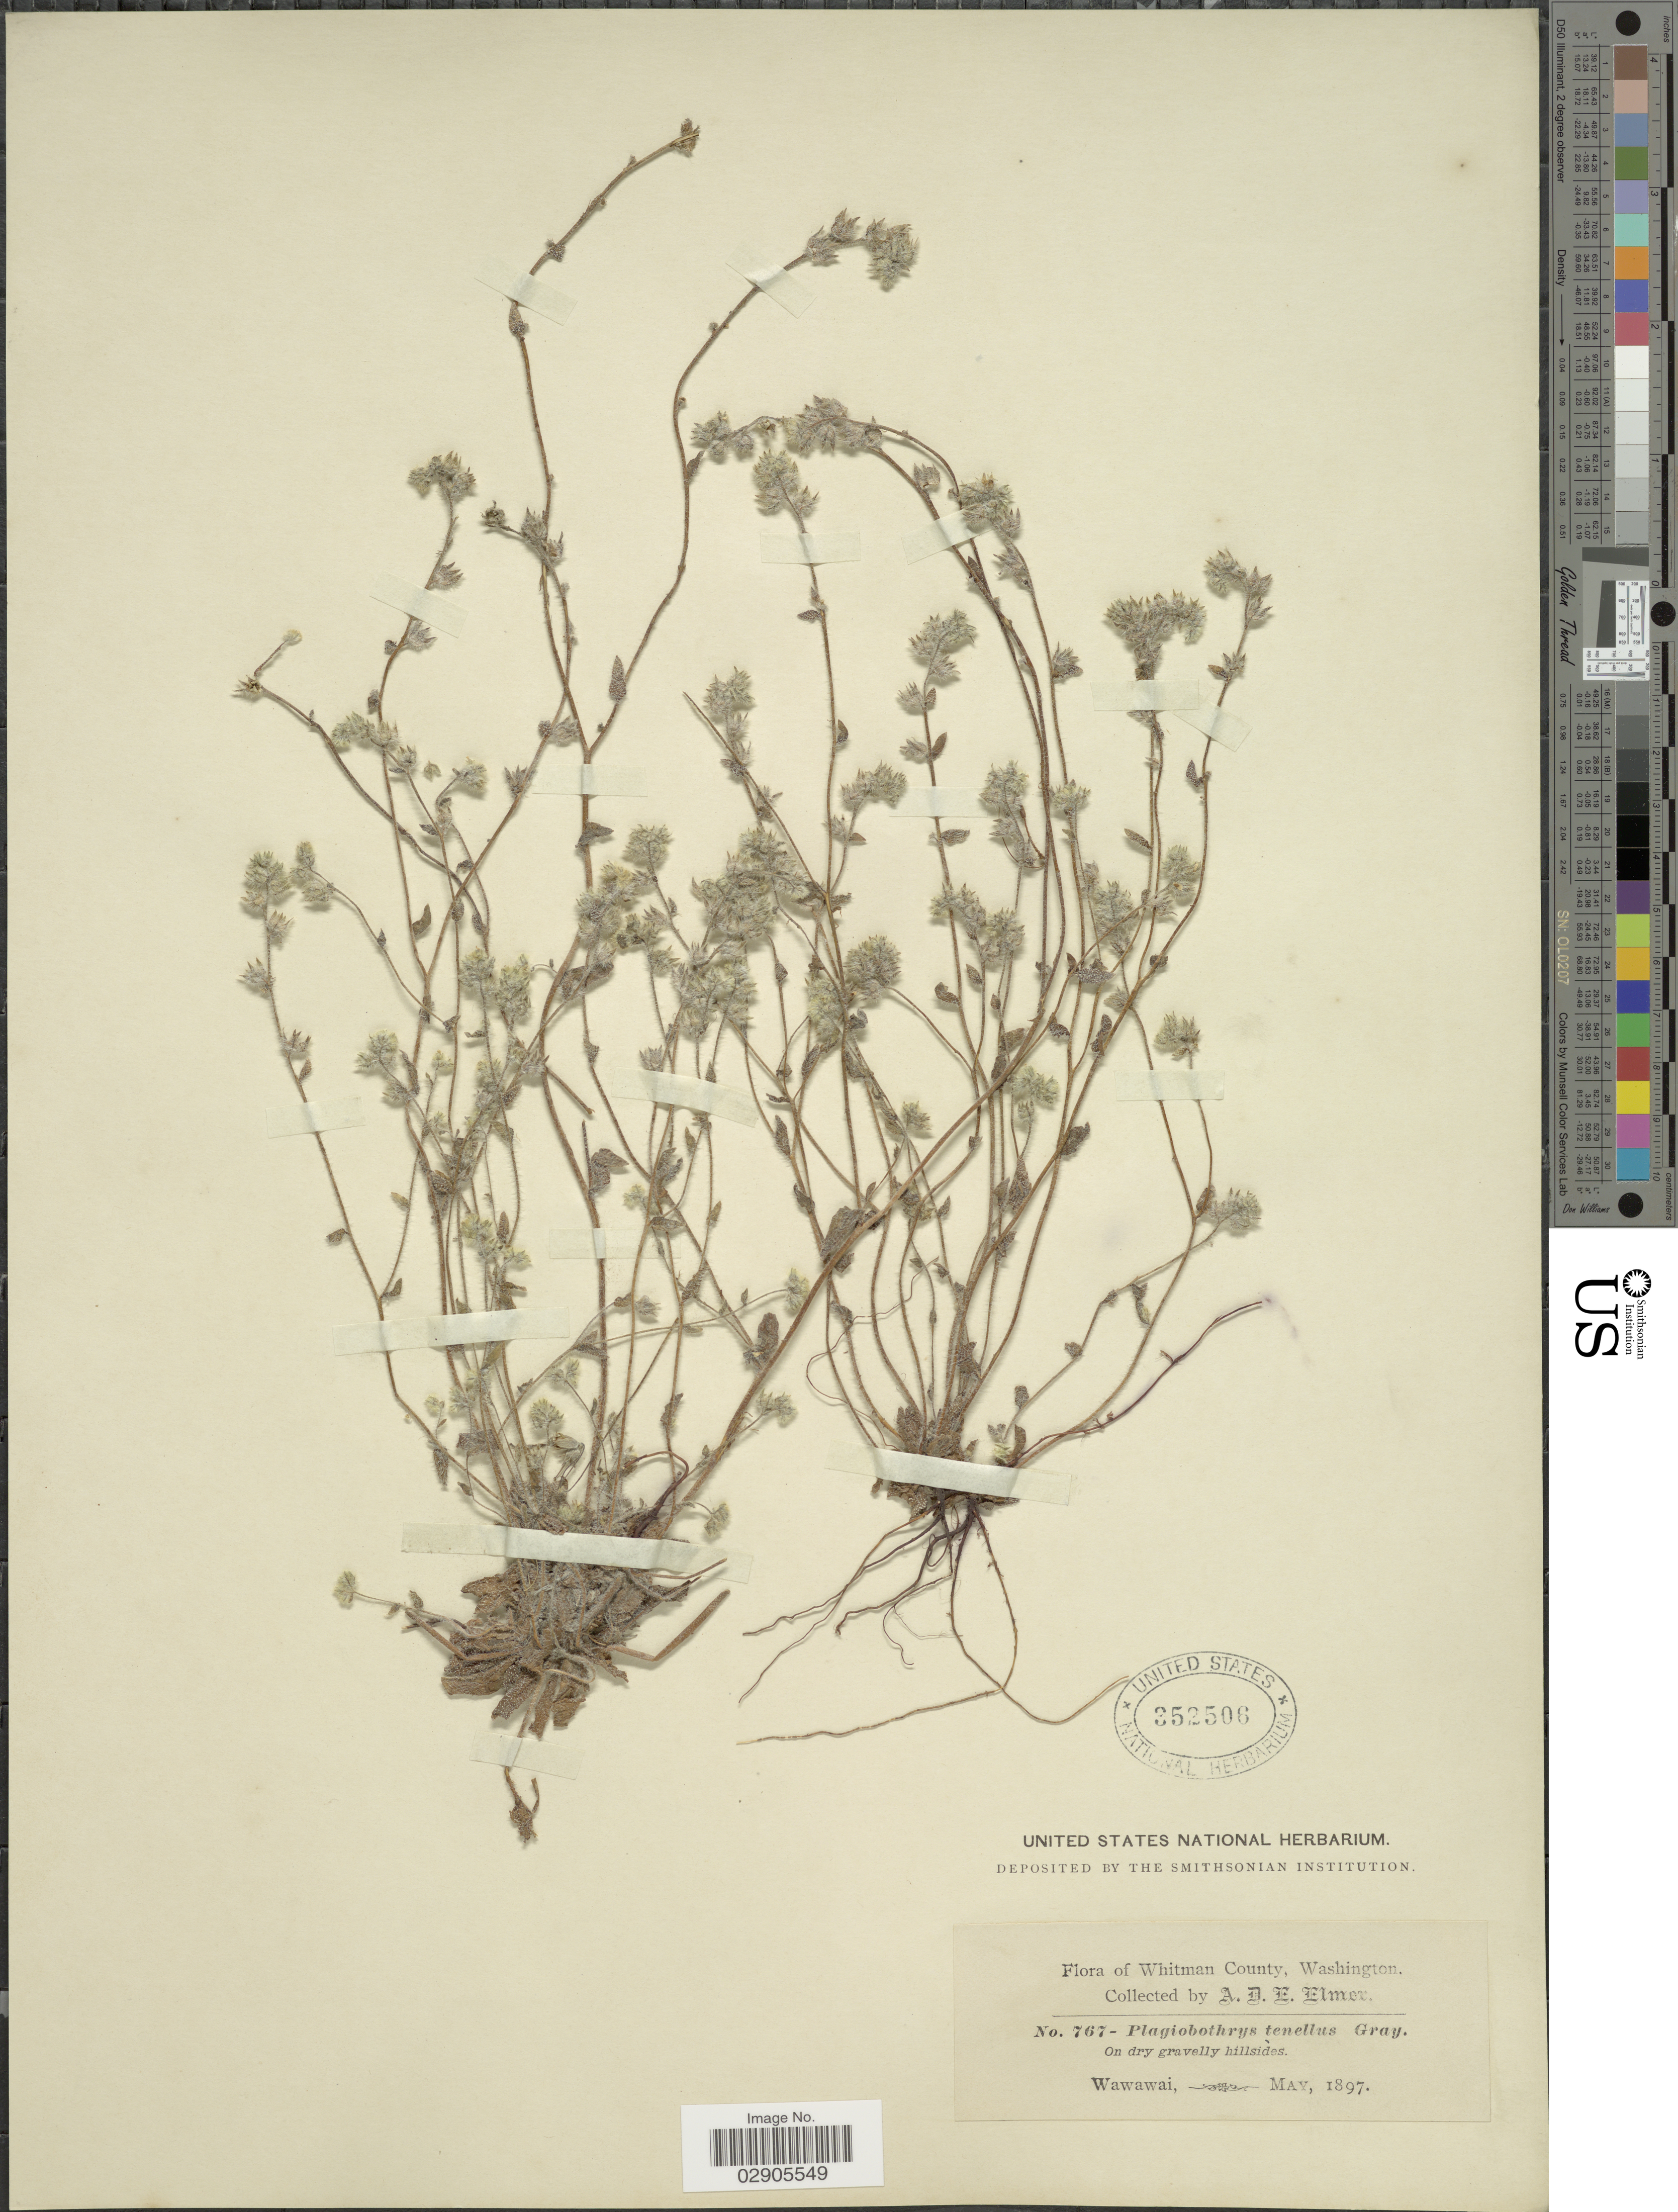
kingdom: Plantae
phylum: Tracheophyta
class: Magnoliopsida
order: Boraginales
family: Boraginaceae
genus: Plagiobothrys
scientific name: Plagiobothrys asper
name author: Greene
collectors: A. D. E. Elmer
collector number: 767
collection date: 1897-05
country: United States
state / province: Washington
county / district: Whitman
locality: Whitman County. Wawawai.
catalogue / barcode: US 352506